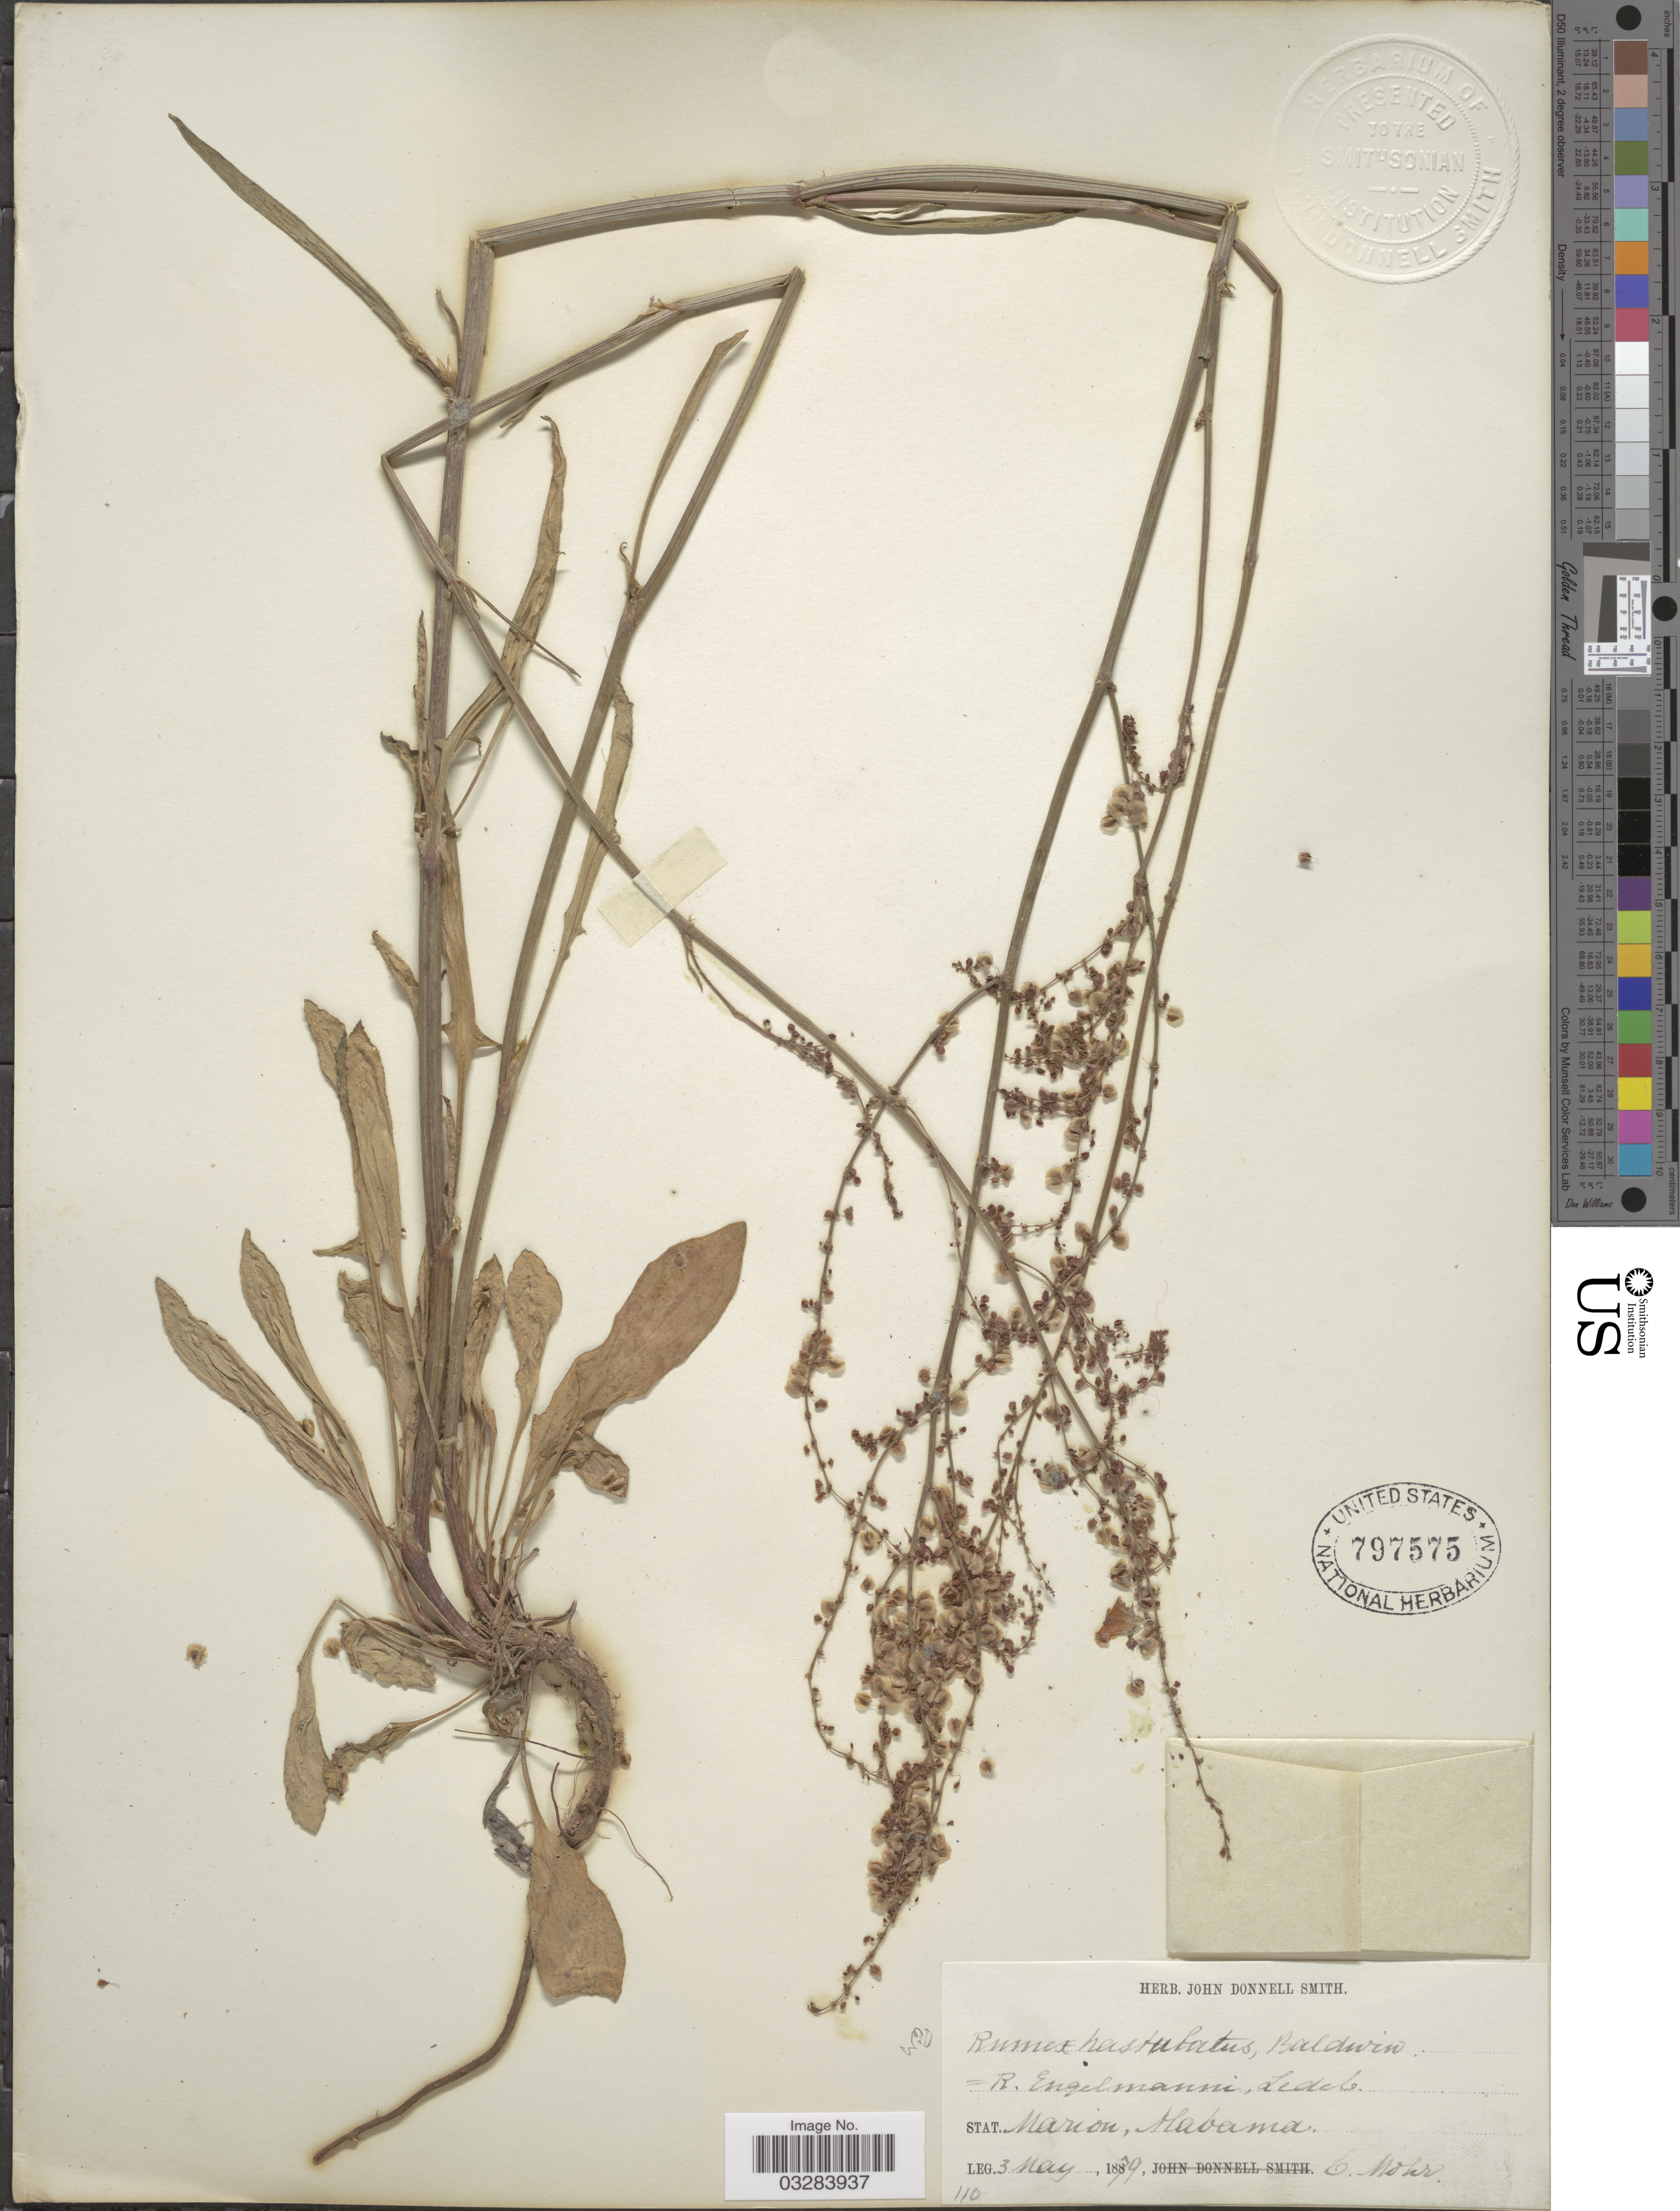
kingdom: Plantae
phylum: Tracheophyta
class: Magnoliopsida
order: Caryophyllales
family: Polygonaceae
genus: Rumex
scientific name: Rumex hastatulus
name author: Baldwin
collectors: C. T. Mohr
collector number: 110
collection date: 1879-05-03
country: United States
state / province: Alabama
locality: Marion.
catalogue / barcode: US 797575